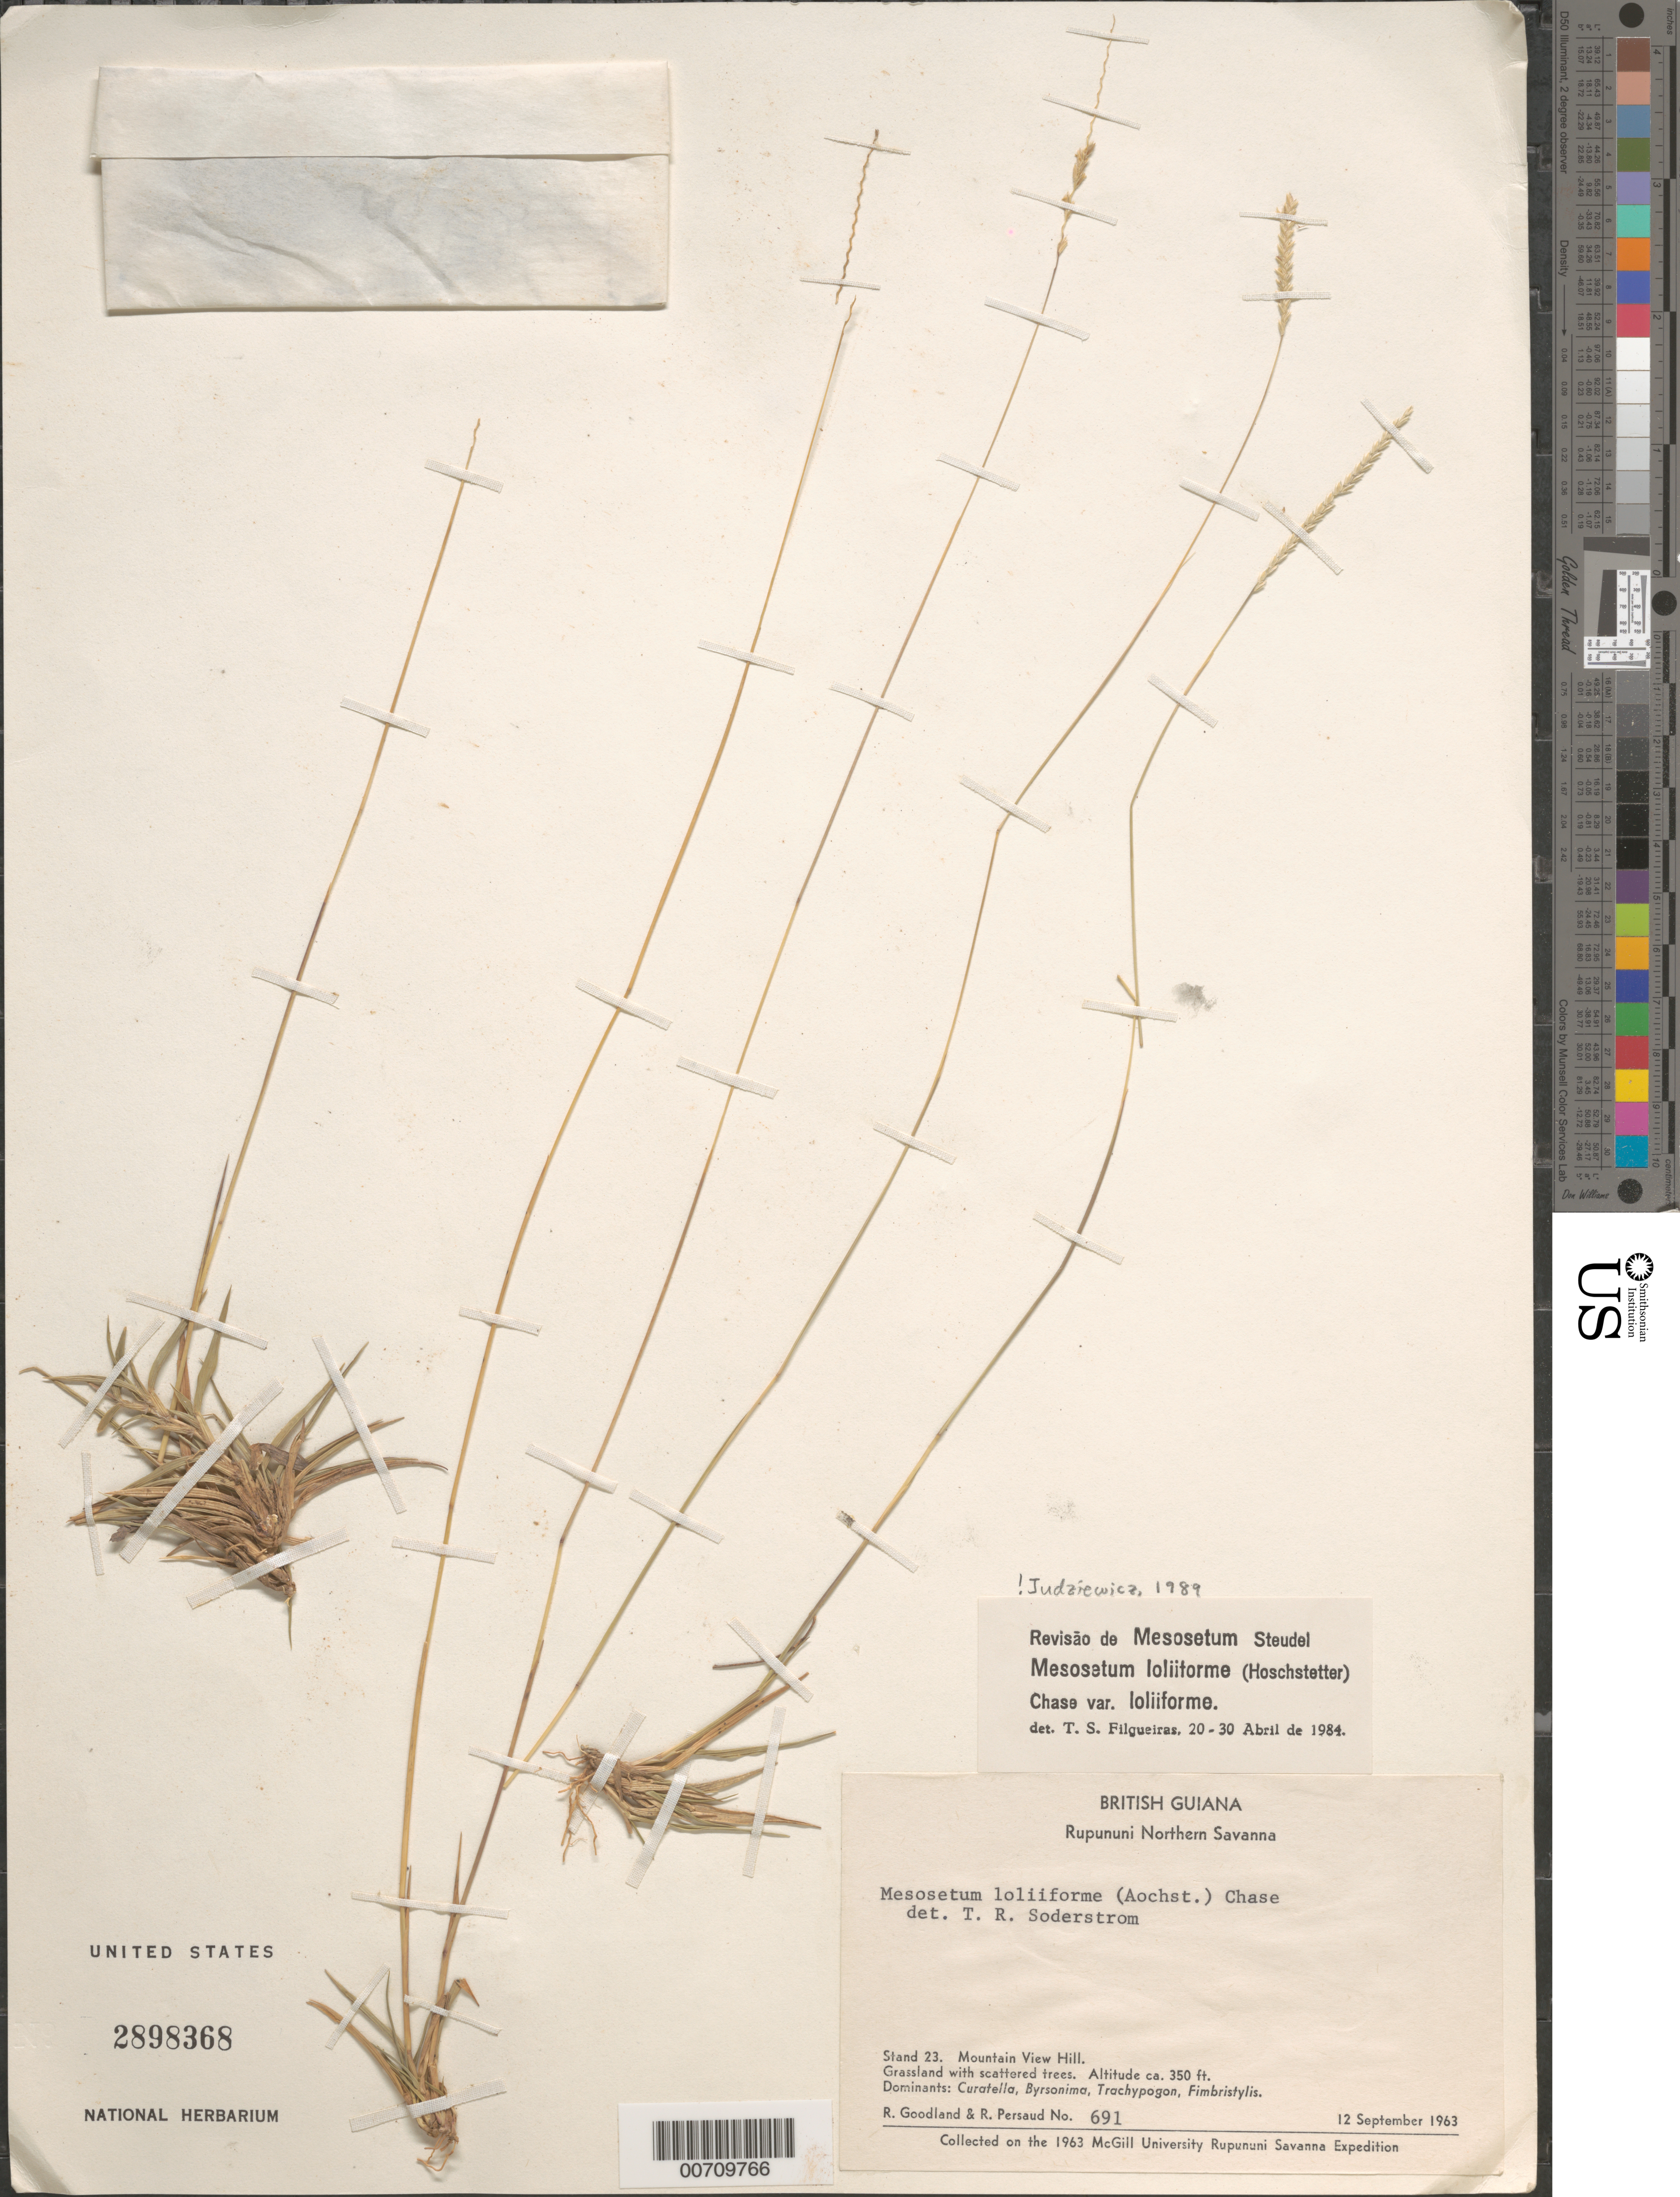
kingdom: Plantae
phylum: Tracheophyta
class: Liliopsida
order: Poales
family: Poaceae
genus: Mesosetum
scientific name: Mesosetum loliiforme var. loliiforme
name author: (Hochst. ex Steud.) Chase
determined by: Judziewicz, E. J.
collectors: R. Goodland & R. Persaud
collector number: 691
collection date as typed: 12-Sep-63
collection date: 1963-09-12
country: Guyana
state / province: U. Takutu-U. Essequibo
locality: Rupununi Northern Savanna, Mountain View Hill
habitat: Grassland with scattered trees. Dominants: Curatella, Byrsonima, Trachypogon, Fimbristylis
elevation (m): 107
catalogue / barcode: US 2898368